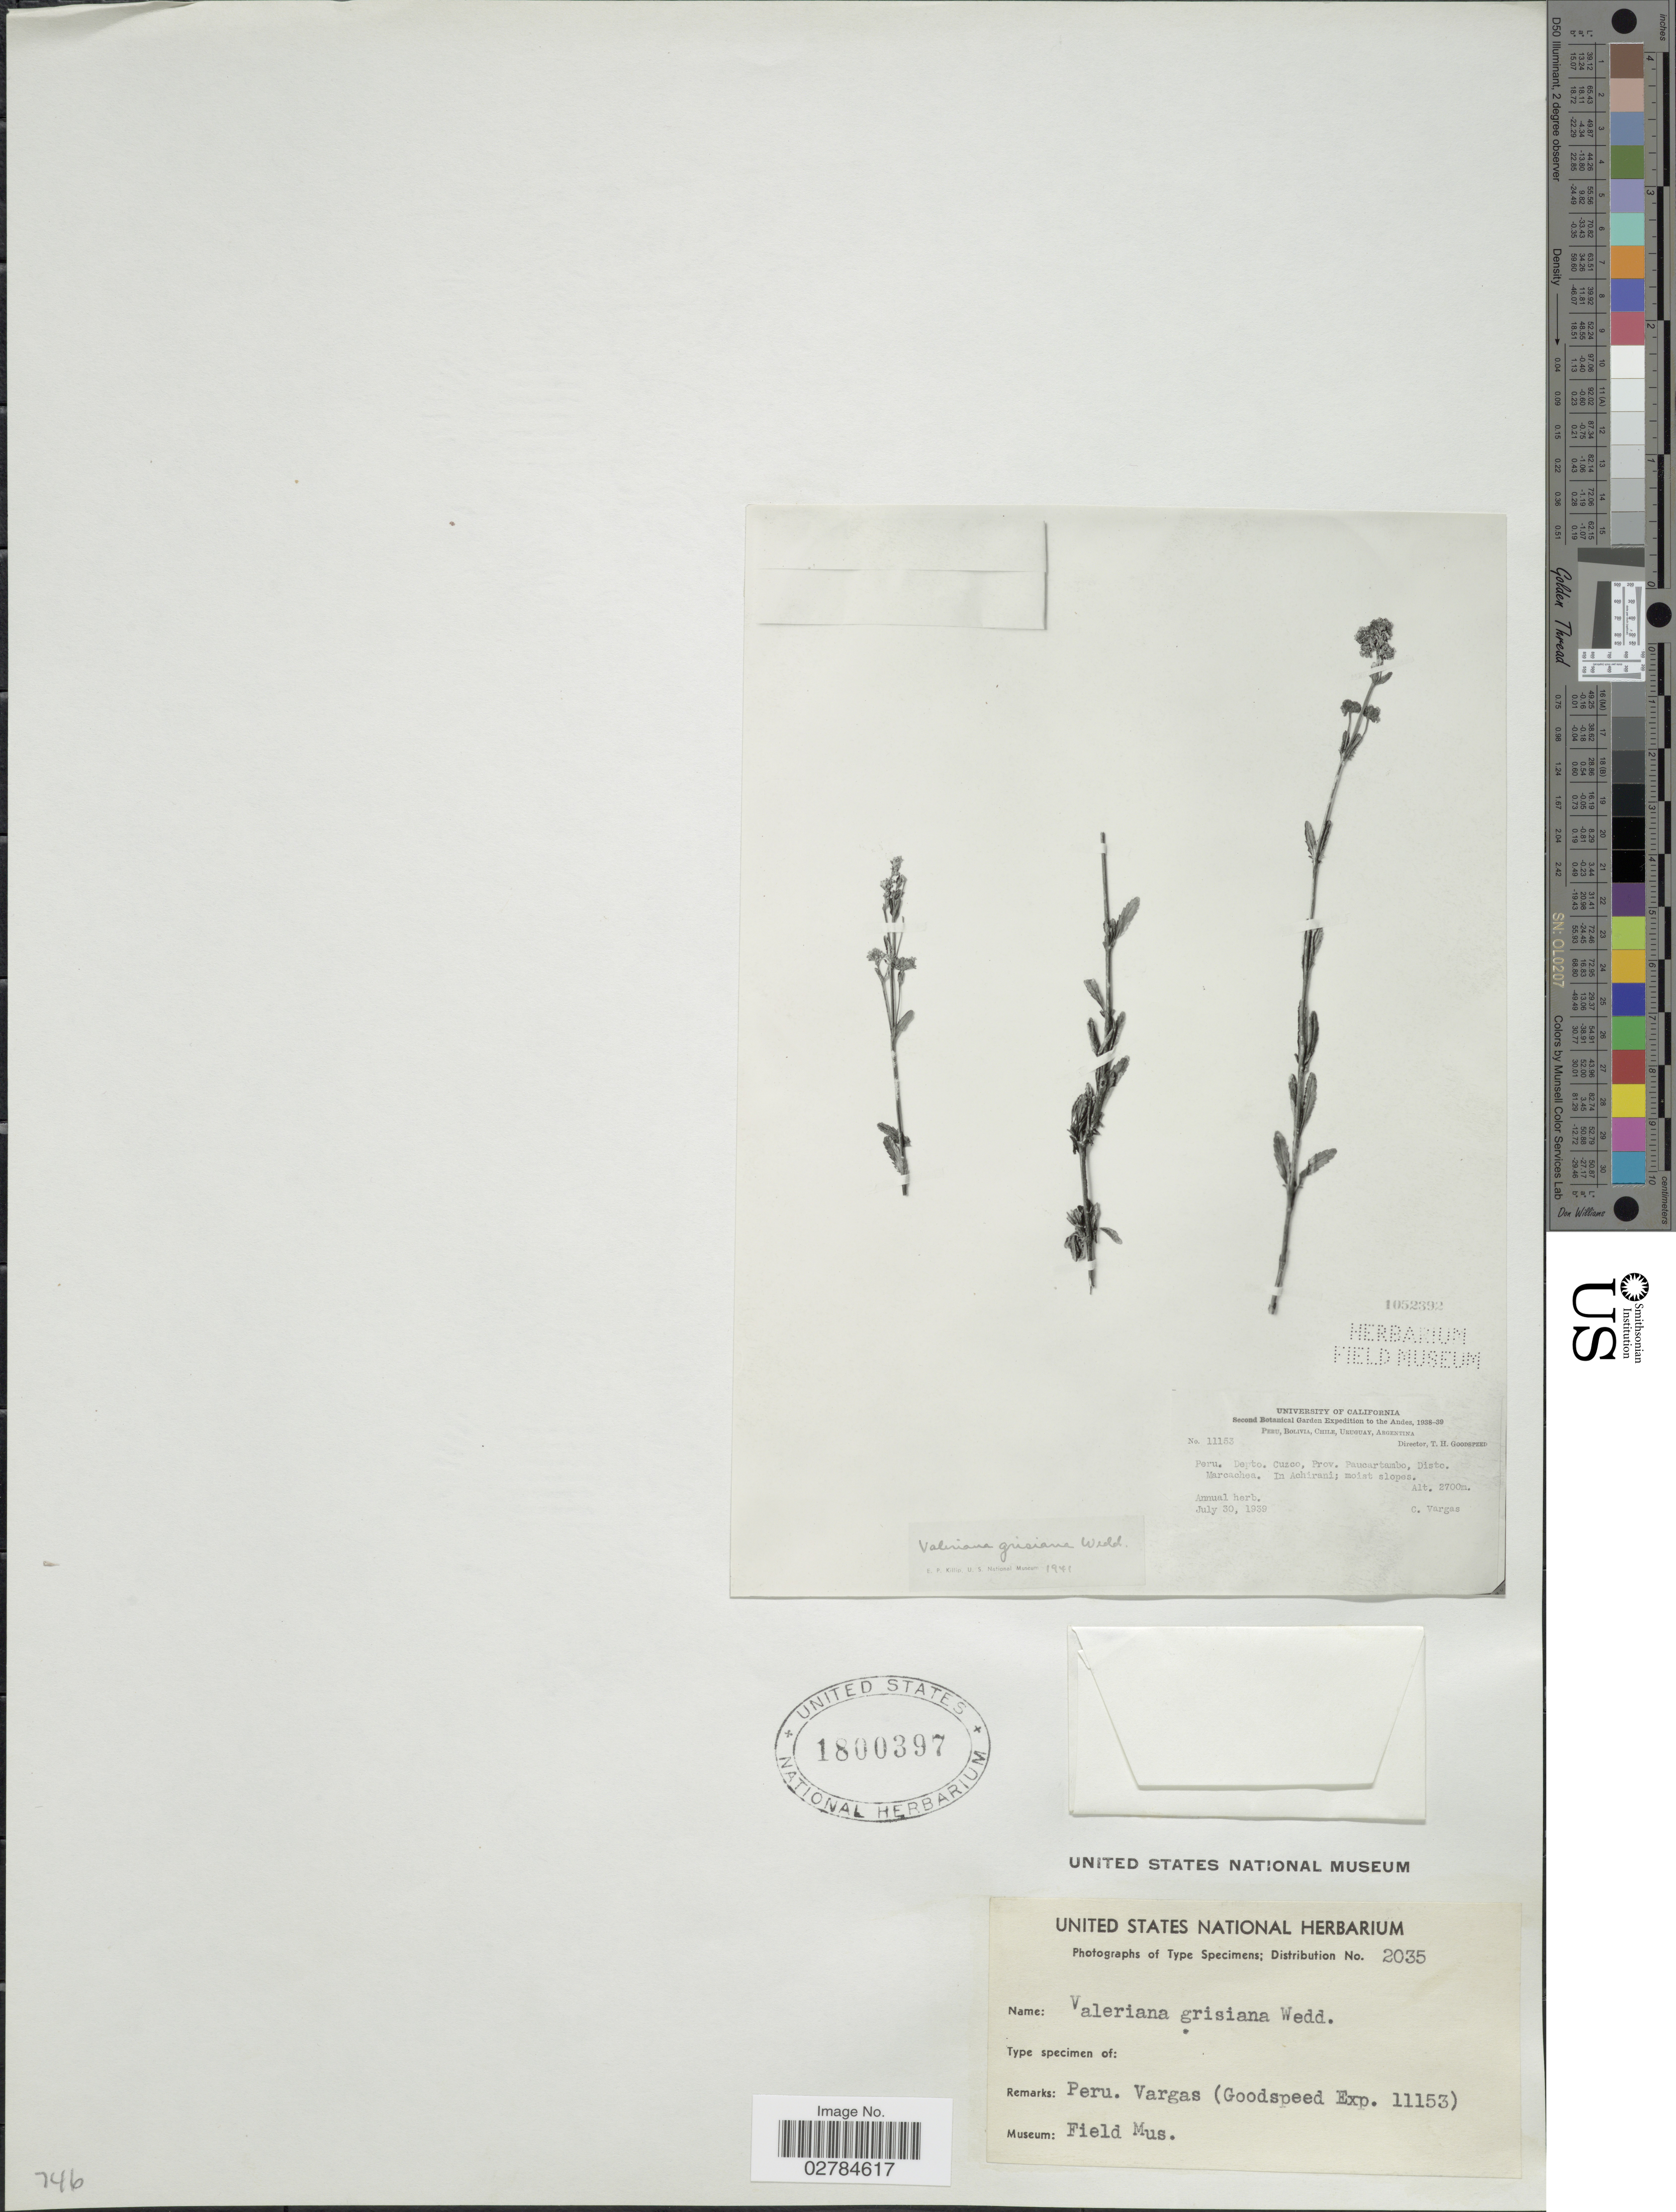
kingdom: Plantae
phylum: Tracheophyta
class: Magnoliopsida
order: Dipsacales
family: Caprifoliaceae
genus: Valeriana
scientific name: Valeriana grisiana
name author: Wedd.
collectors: C. Vargas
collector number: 11153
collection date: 1939-07-30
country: Peru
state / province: Cusco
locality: Andes. Depto. Cuzco, Prov. Paucartambo, Disto. Marcachea. In Achirani; moist slopes.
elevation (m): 2700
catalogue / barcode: US 1800397